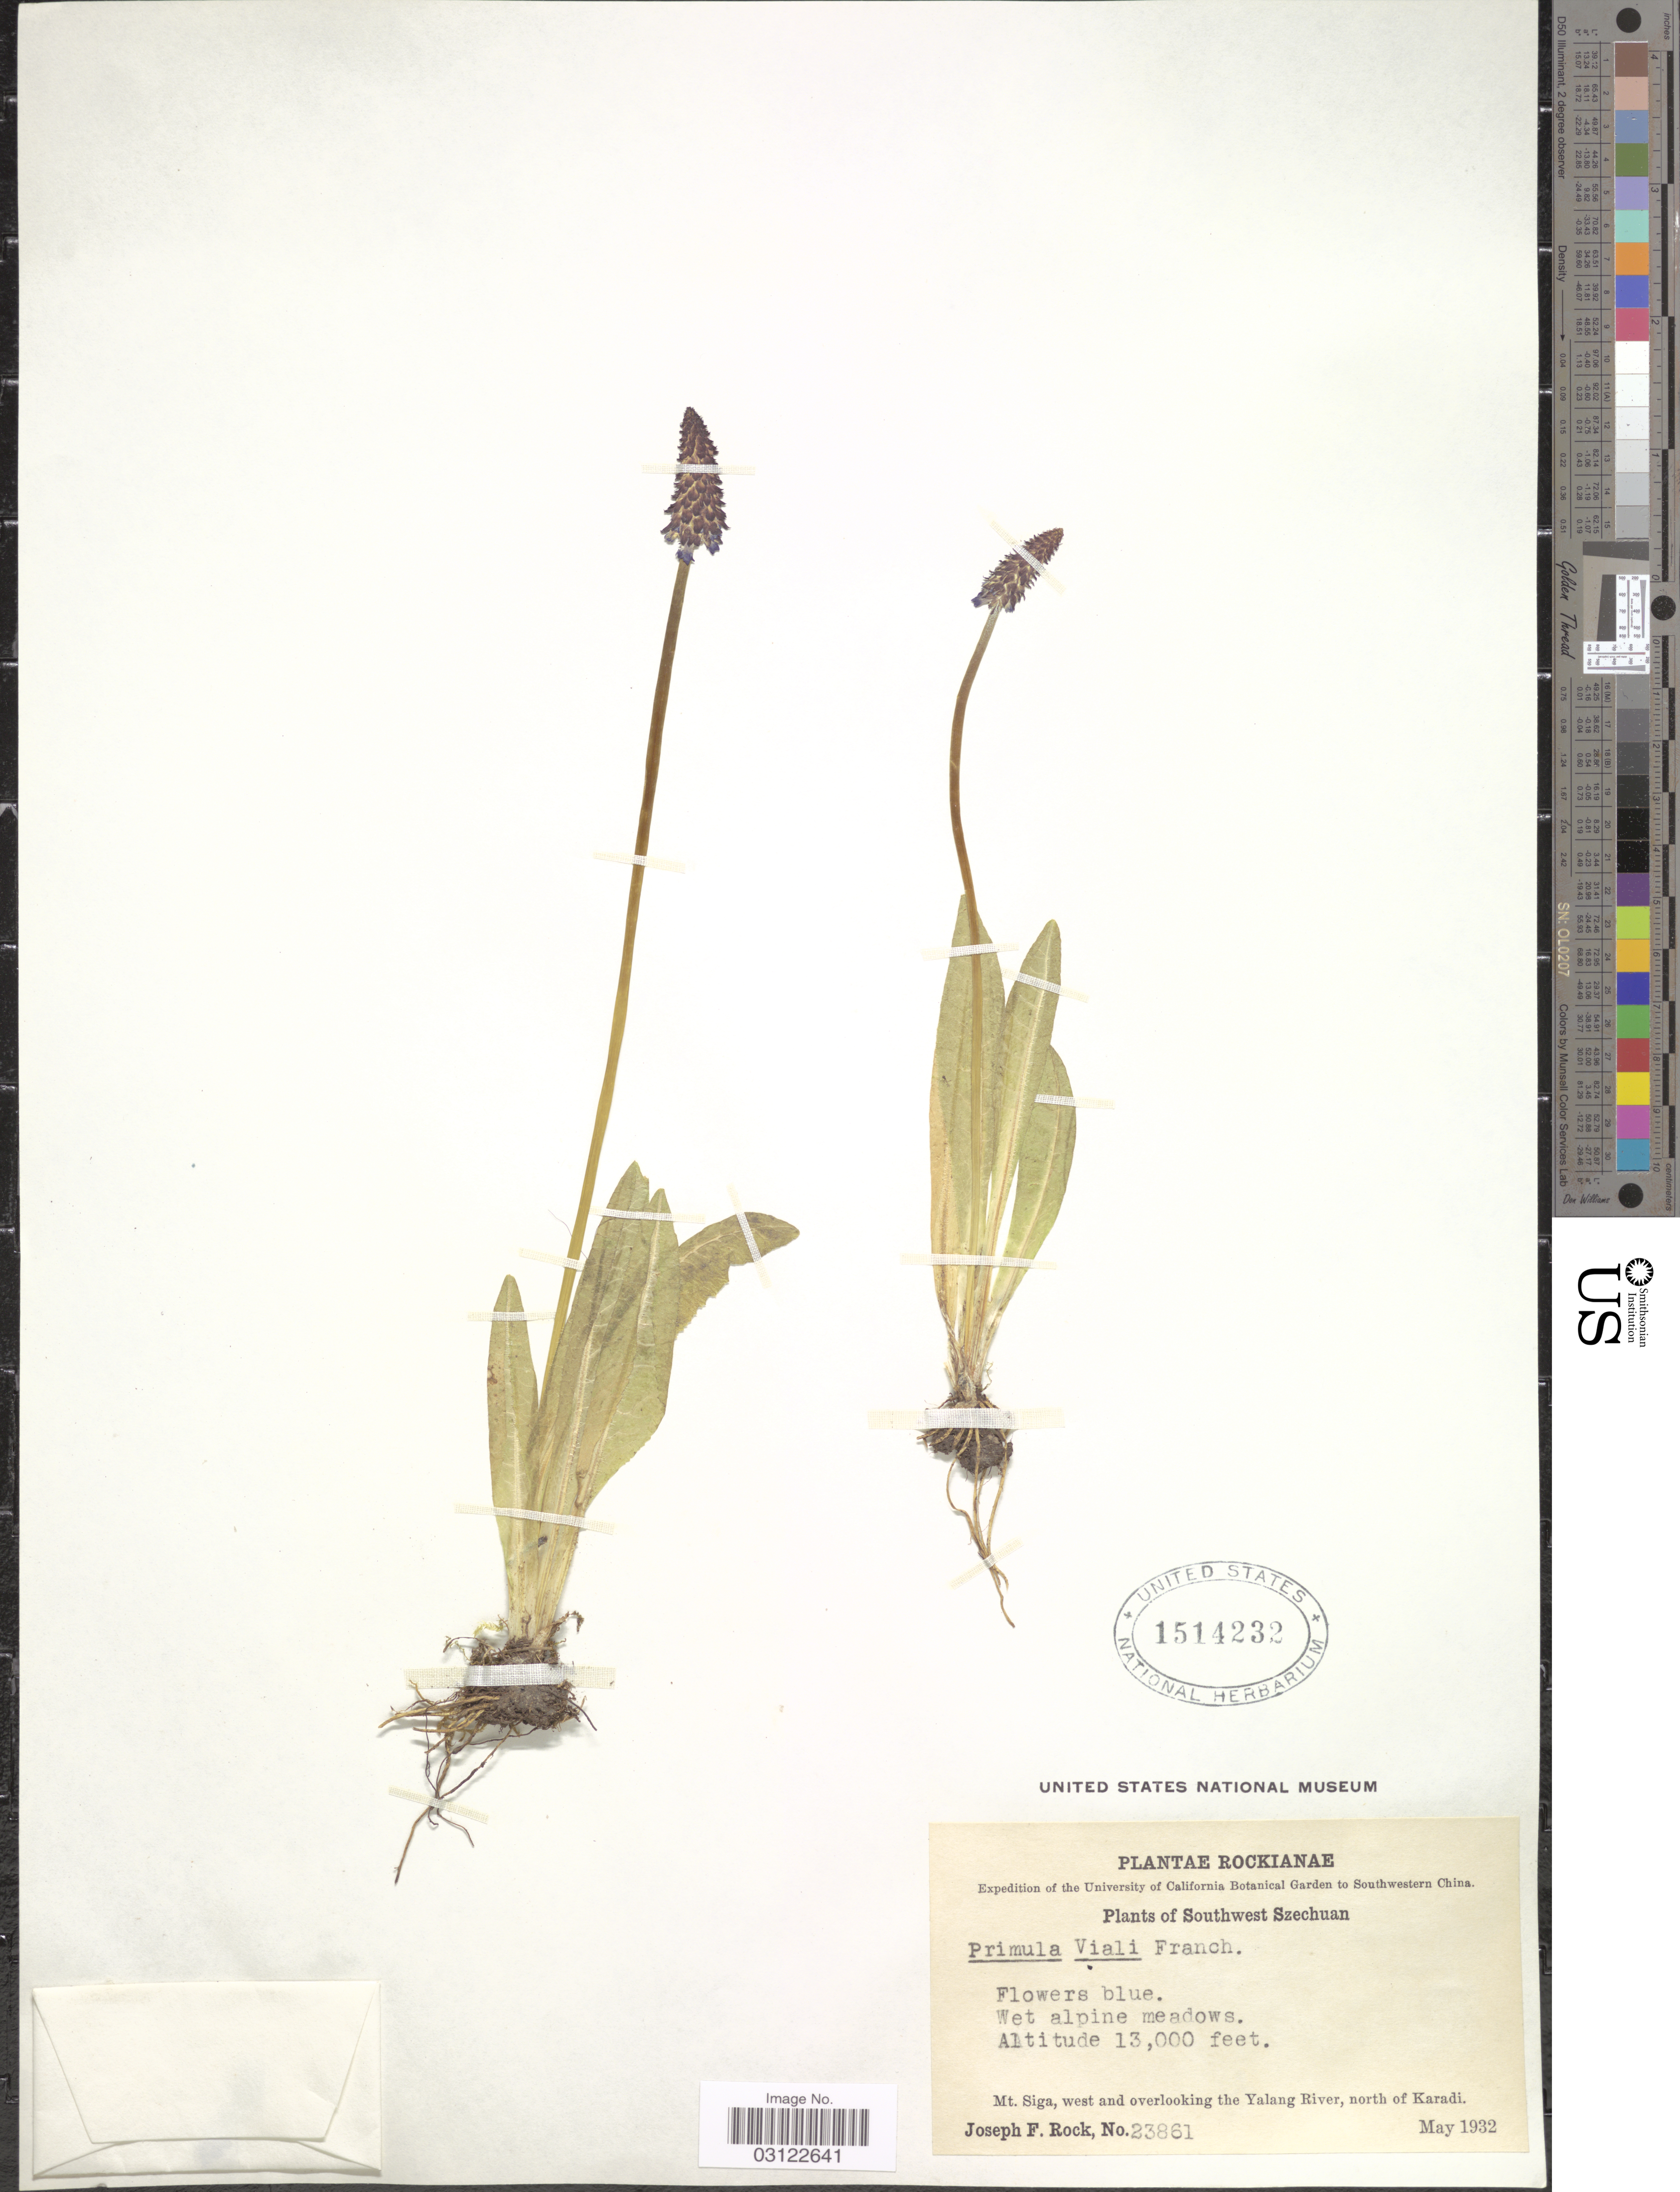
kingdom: Plantae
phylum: Tracheophyta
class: Magnoliopsida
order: Ericales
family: Primulaceae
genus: Primula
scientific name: Primula vialii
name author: Delavay ex Franch.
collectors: J. F. Rock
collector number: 23861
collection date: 1932-05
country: China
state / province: Sichuan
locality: Southwestern China. Southwest Szechuan. Wet alpine meadows. Mt. Sigam west and overlooking the Yalang River, north of Karadi.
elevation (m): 3962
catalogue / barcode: US 1514232